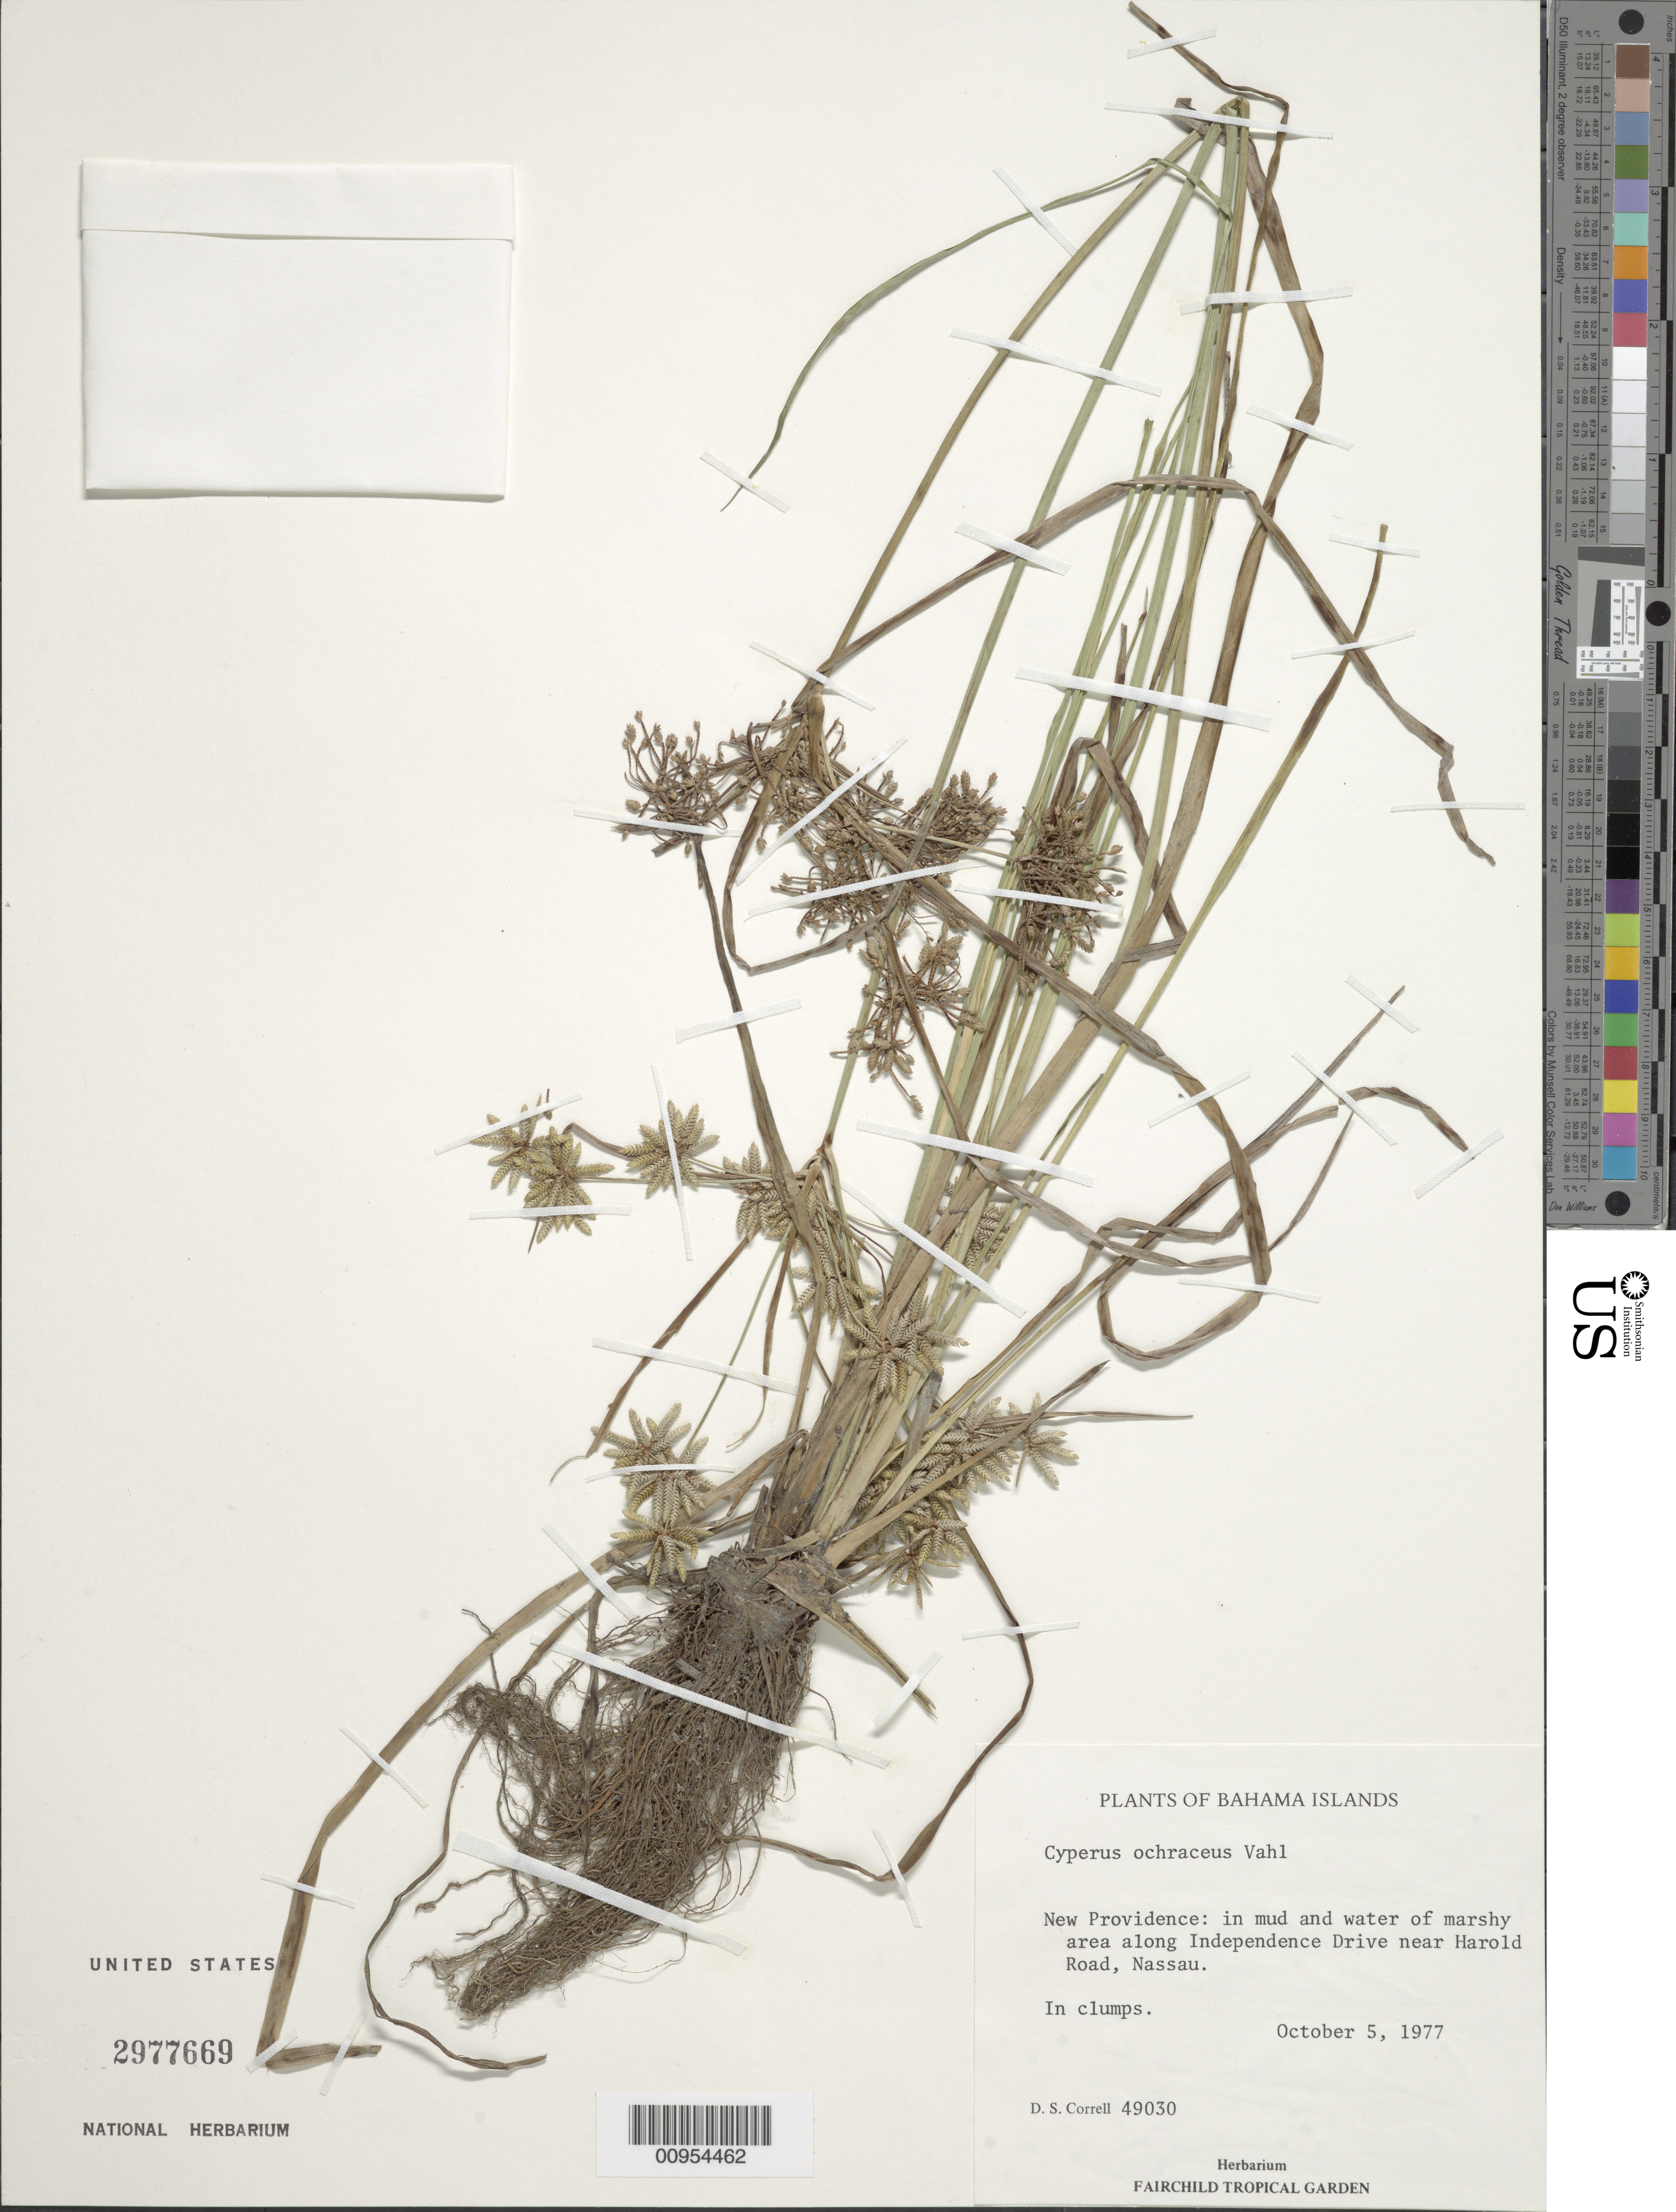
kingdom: Plantae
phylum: Tracheophyta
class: Liliopsida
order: Poales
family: Cyperaceae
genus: Cyperus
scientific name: Cyperus ochraceus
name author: Vahl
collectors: D. S. Correll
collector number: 49030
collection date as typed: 05 Oct 1977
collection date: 1977-10-05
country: Bahamas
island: New Providence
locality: Along Independence Drive near Harold Road, Nassau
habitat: In mud and water of marshy area along road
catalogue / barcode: US 2977669